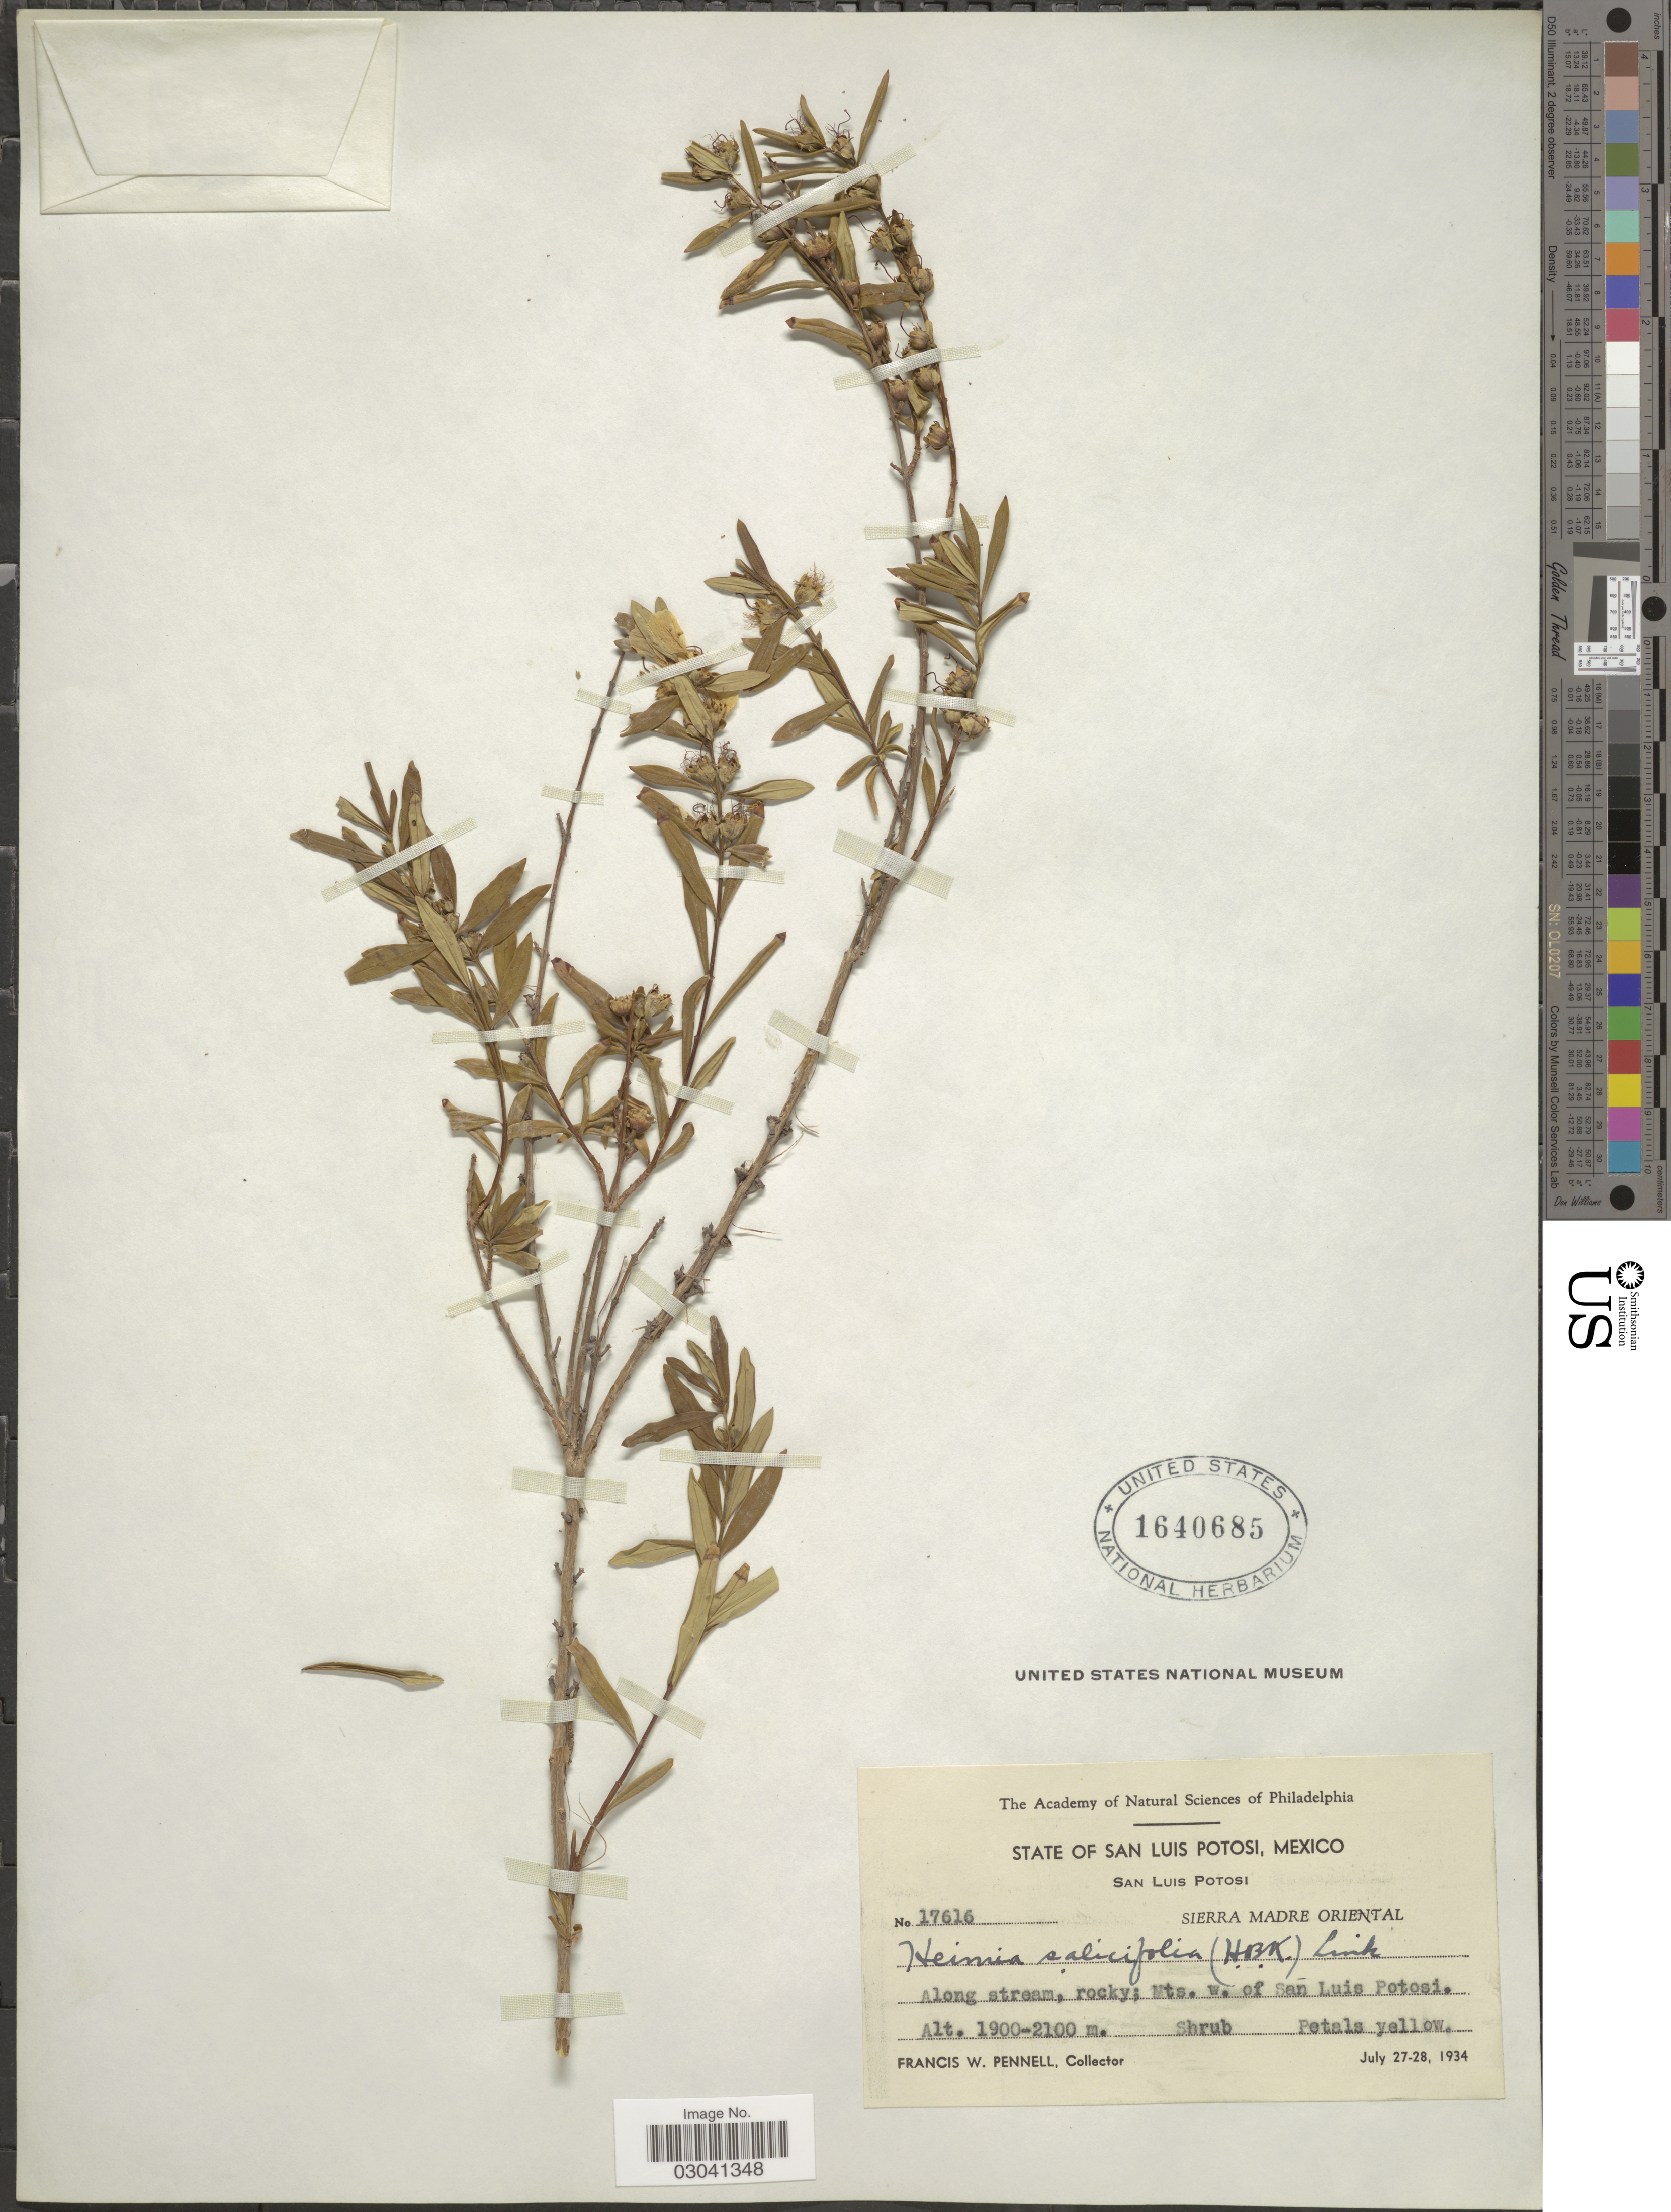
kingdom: Plantae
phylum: Tracheophyta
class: Magnoliopsida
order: Myrtales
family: Lythraceae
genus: Heimia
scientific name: Heimia salicifolia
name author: Link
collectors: F. W. Pennell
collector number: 17616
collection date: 1934-07-27/1934-07-28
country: Mexico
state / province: San Luis Potosí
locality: Sierra Madre Oriental, Mts. w. of San Luis Potosi.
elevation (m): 1900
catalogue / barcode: US 1640685